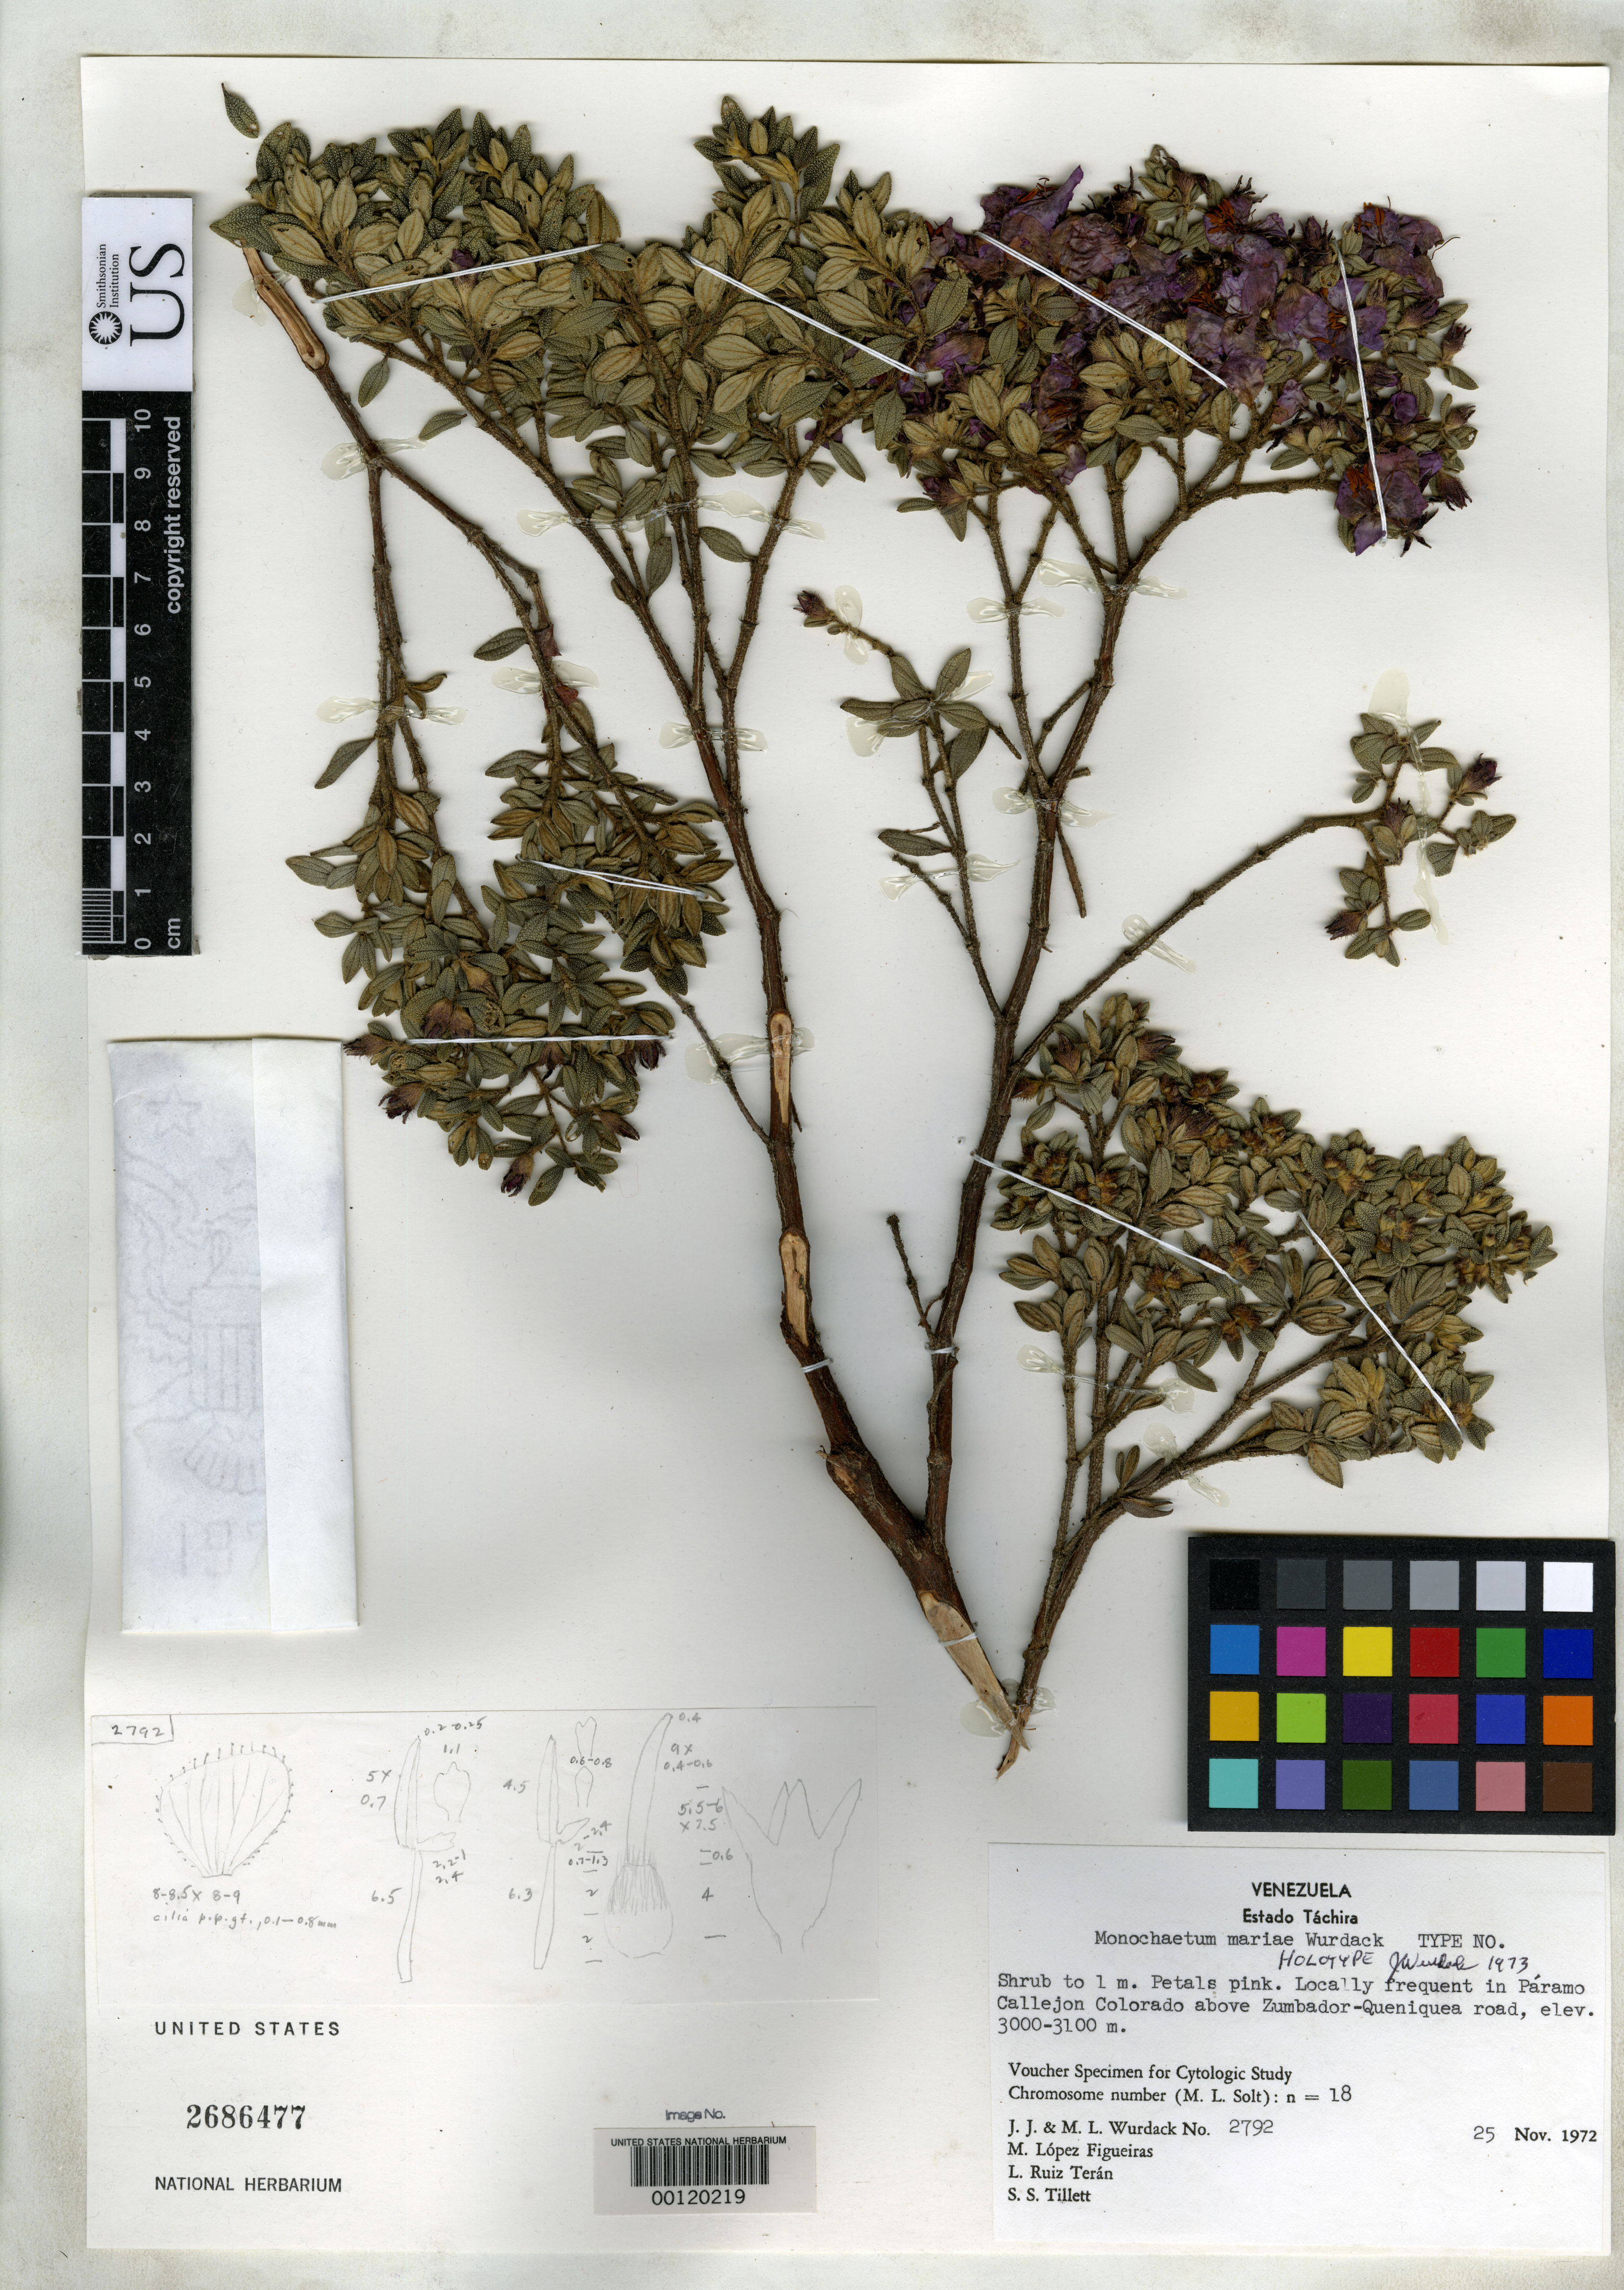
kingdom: Plantae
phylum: Tracheophyta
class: Magnoliopsida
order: Myrtales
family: Melastomataceae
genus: Monochaetum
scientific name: Monochaetum mariae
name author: Wurdack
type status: Holotype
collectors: J. J. Wurdack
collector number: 2792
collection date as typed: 25 Nov 1972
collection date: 1972-11-25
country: Venezuela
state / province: Tachira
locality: Paramo Callejon Colorado.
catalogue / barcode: US 2686477